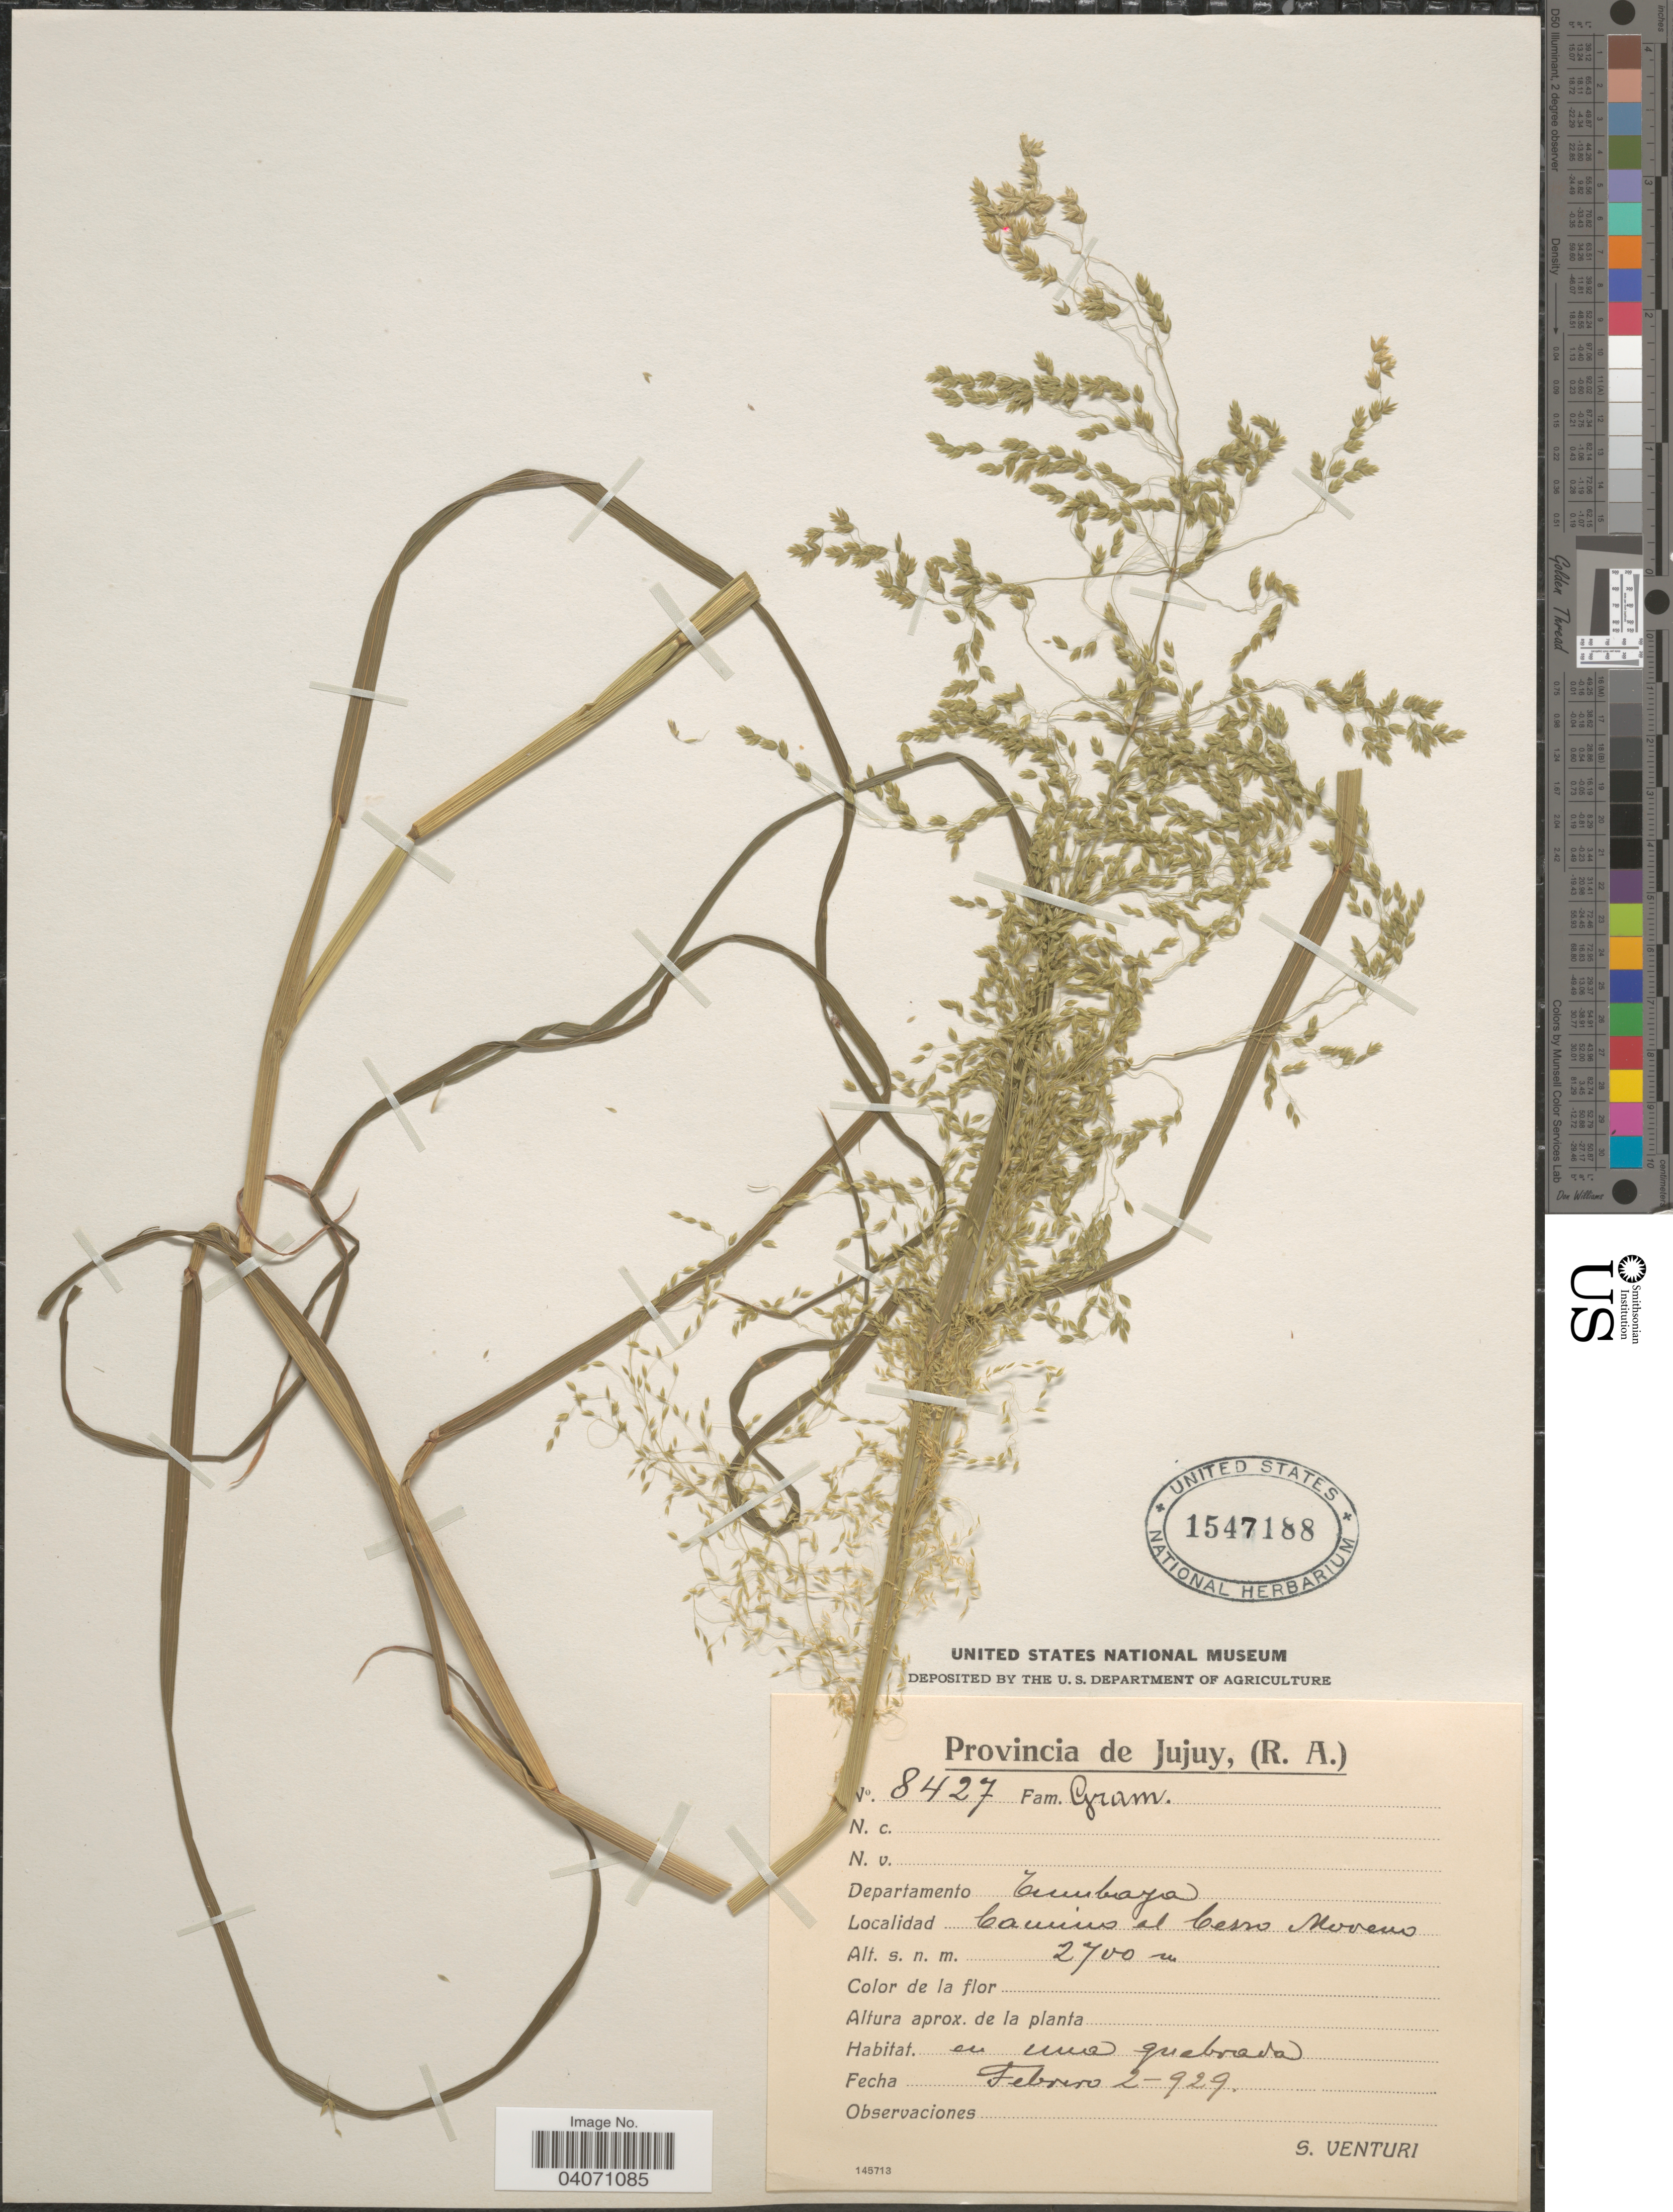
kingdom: Plantae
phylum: Tracheophyta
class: Liliopsida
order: Poales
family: Poaceae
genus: Poa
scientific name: Poa myriantha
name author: Hack. in Stuck.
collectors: S. Venturi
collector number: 8427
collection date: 1929-02-02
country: Argentina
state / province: Jujuy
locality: Departamento Tumbaya. Camino el Cerro Moreno.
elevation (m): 2700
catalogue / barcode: US 1547188